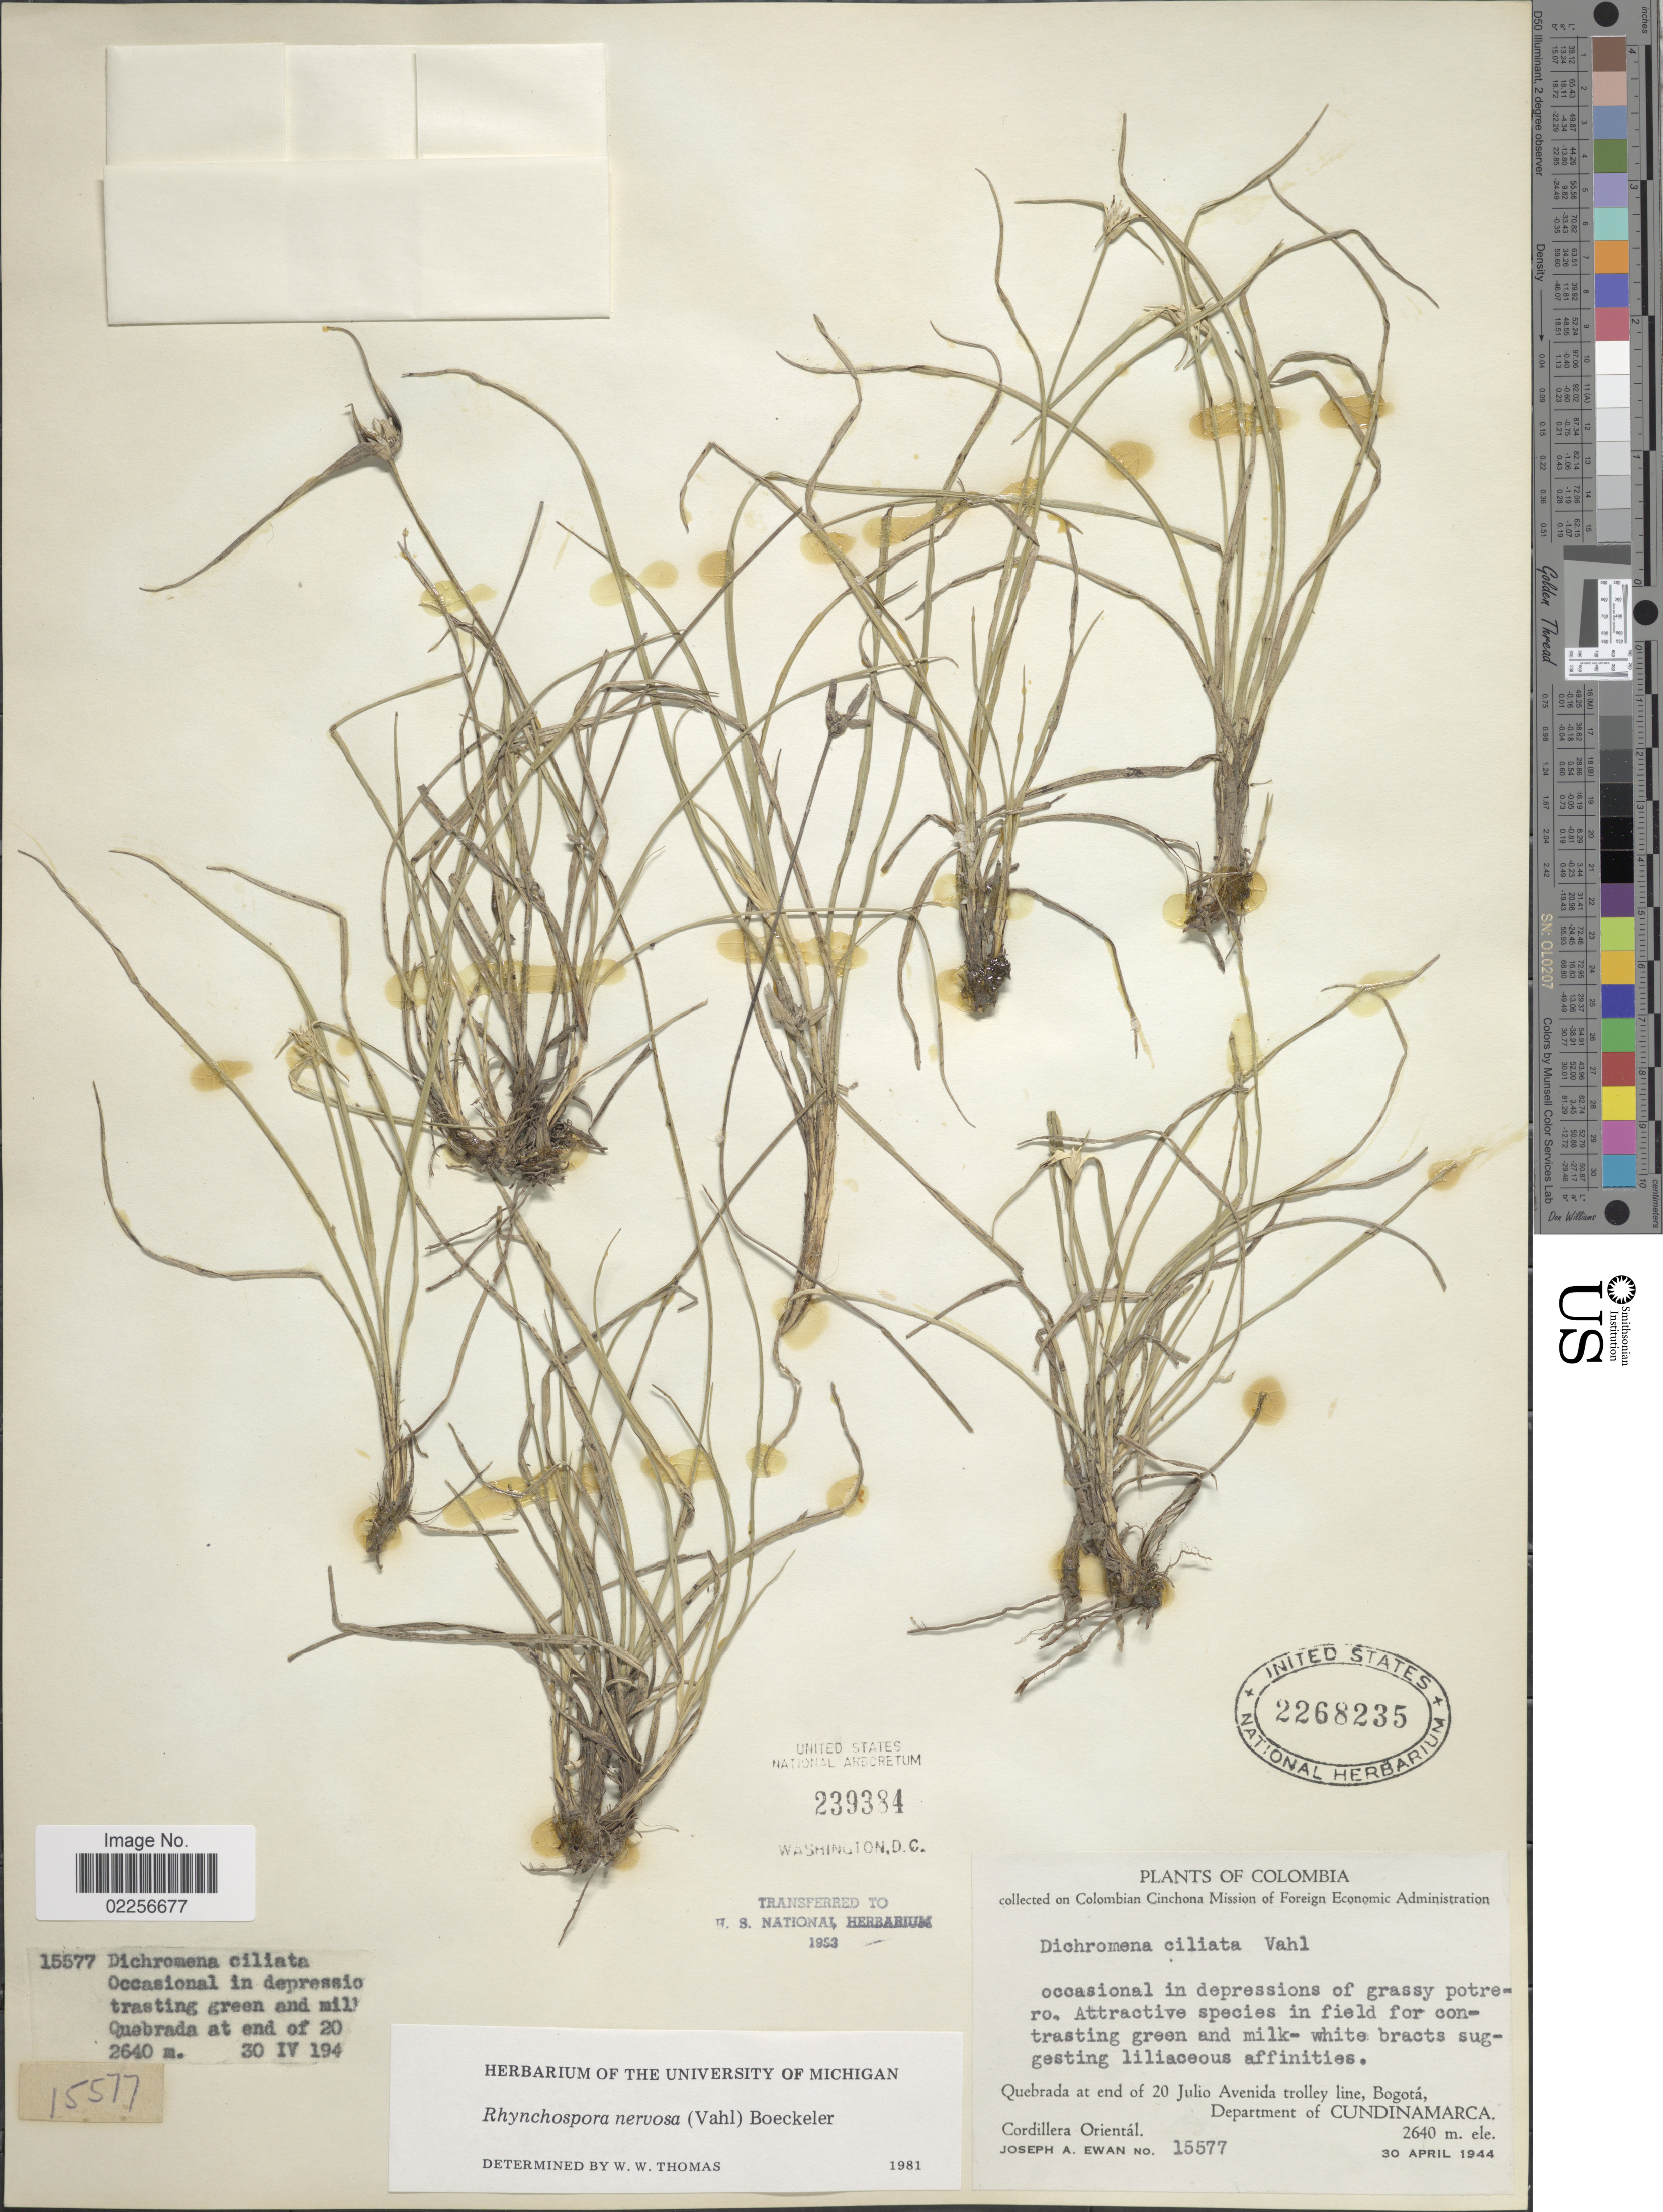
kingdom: Plantae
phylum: Tracheophyta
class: Liliopsida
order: Poales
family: Cyperaceae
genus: Rhynchospora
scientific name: Rhynchospora nervosa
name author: (Vahl) Boeckeler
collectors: J. A. Ewan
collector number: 15577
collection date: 1944-04-30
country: Colombia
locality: Quebrada at end of 20 Julio Avenida trolley line, Bogota, Department of Cundinamarca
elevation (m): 2640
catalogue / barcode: US 2268235